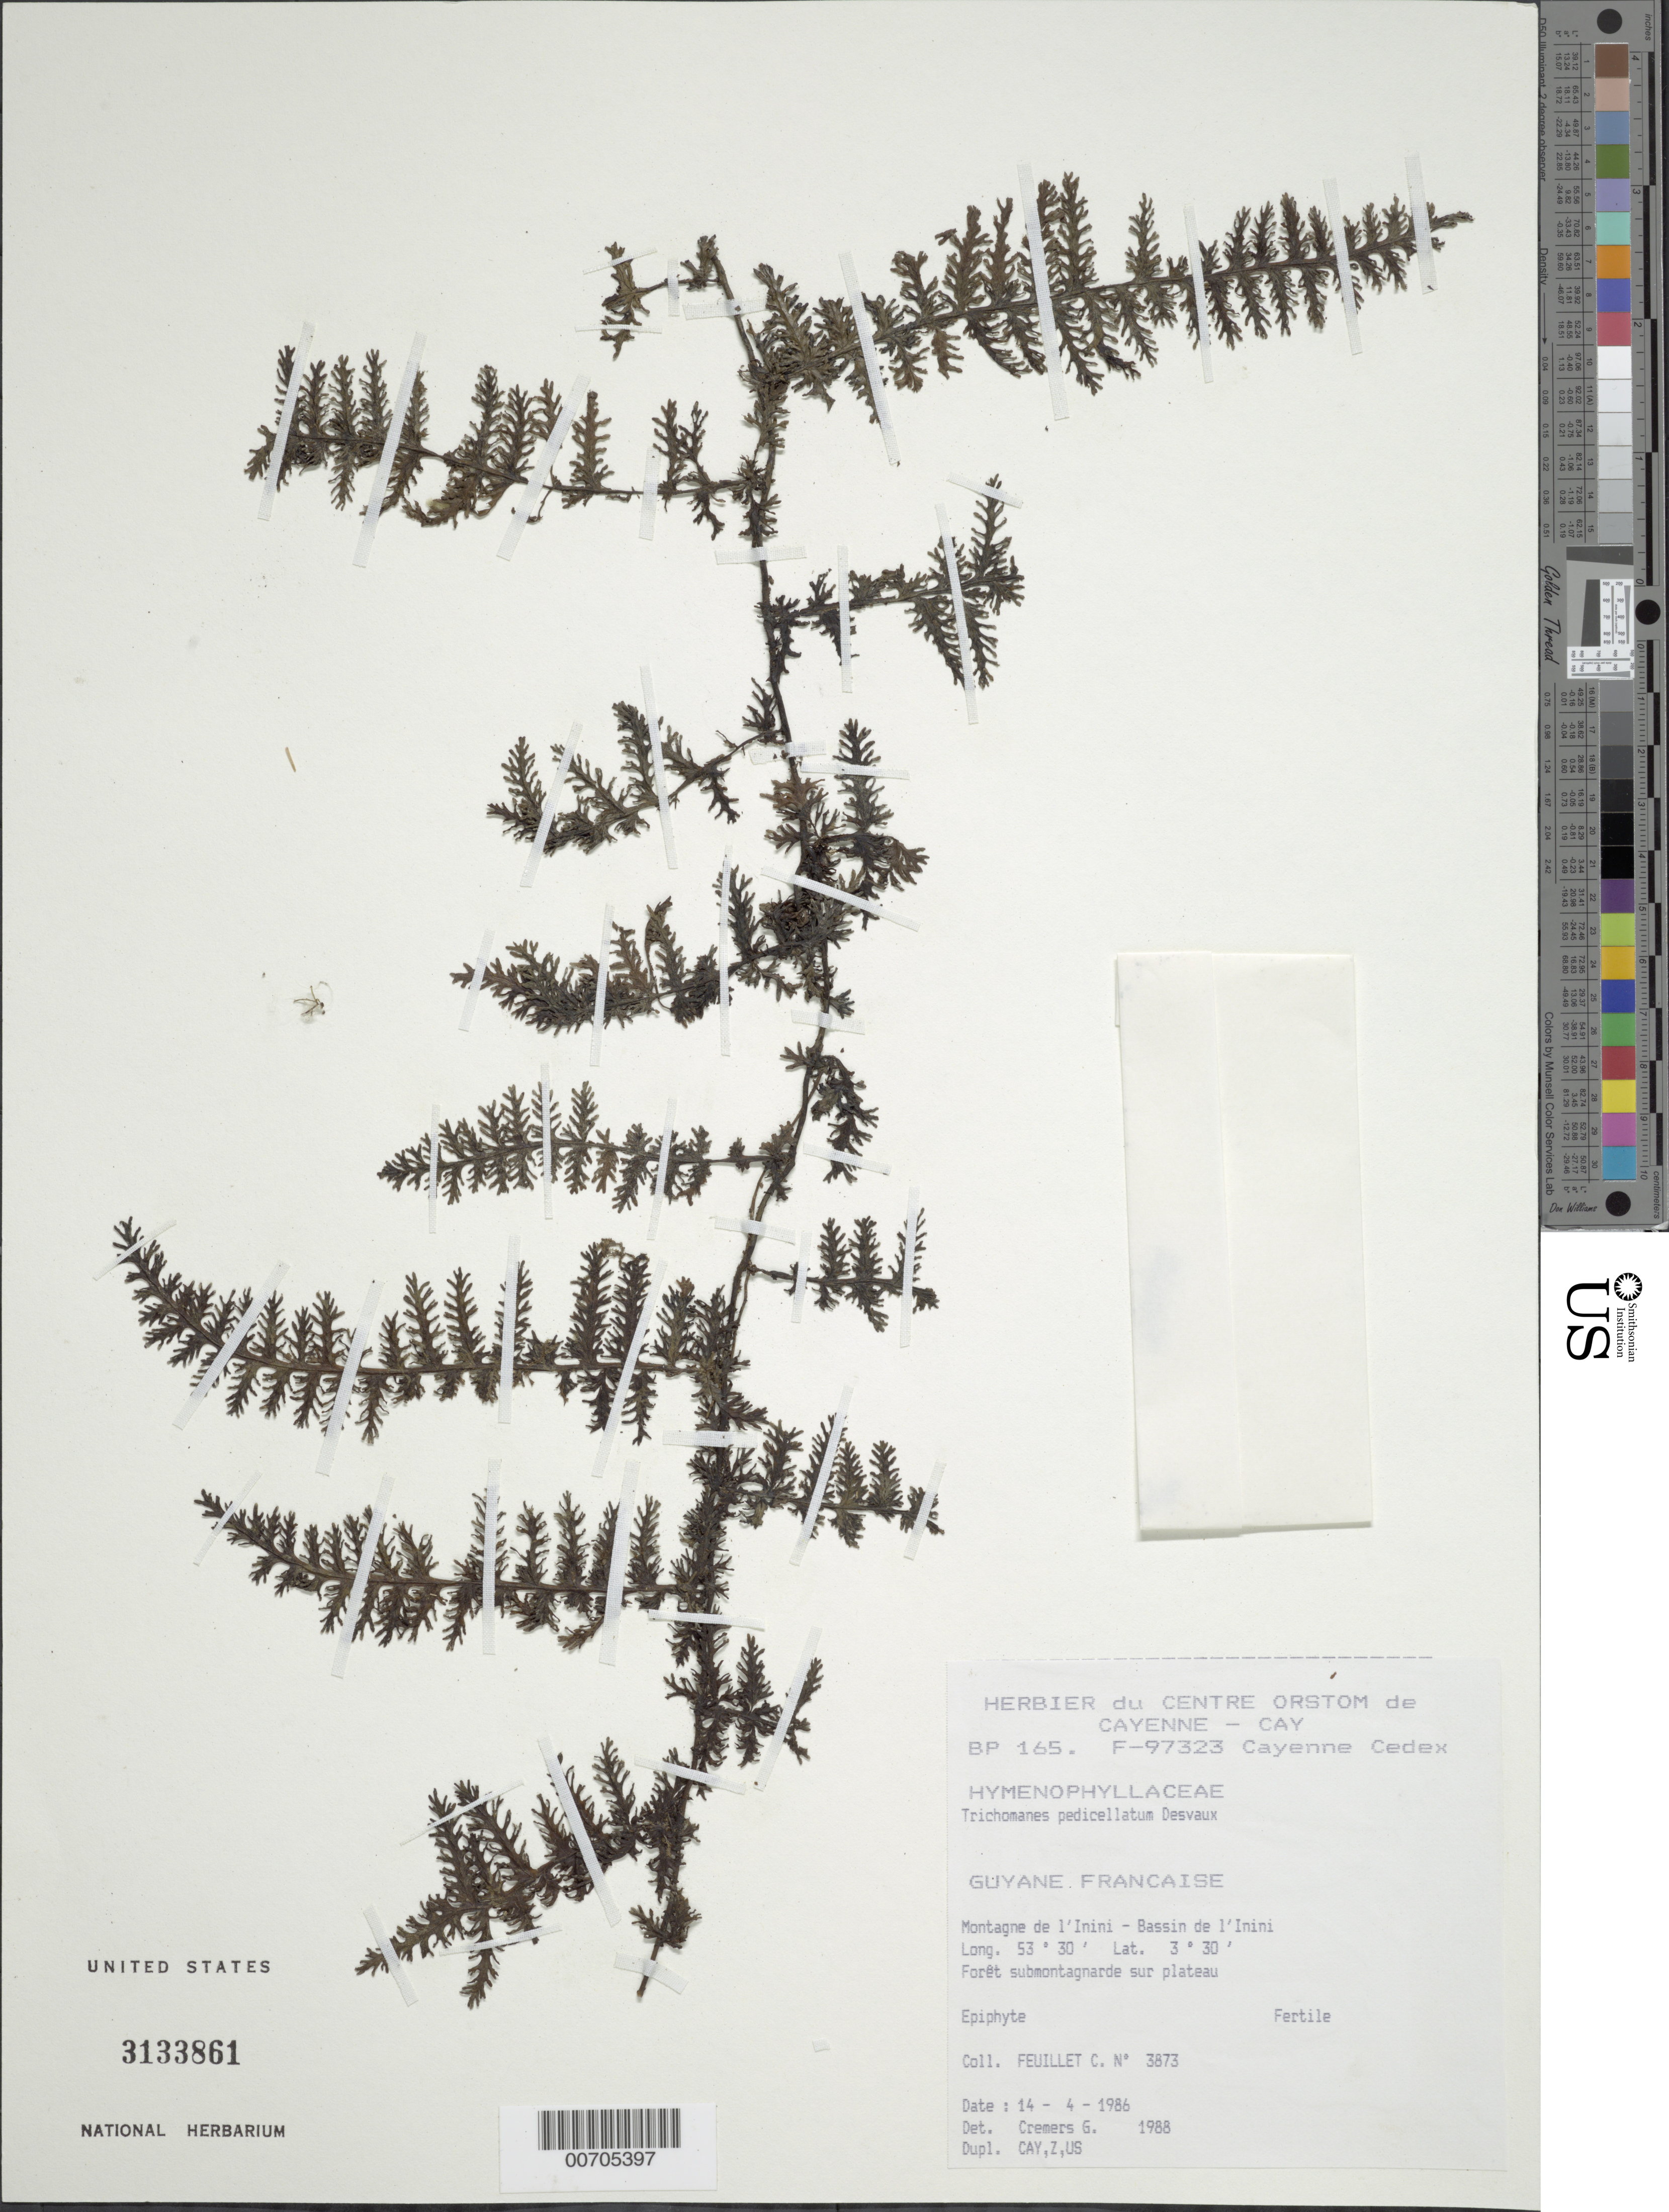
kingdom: Plantae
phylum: Tracheophyta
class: Polypodiopsida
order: Hymenophyllales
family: Hymenophyllaceae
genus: Trichomanes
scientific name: Trichomanes pedicellatum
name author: Desv.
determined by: Cremers, Georges A.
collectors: C. Feuillet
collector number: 3873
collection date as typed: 14-Apr-86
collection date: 1986-04-14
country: French Guiana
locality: Montagne de l'Inini, Bassin de I'Inini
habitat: Forêt submontangarde sur plateau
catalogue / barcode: US 3133861